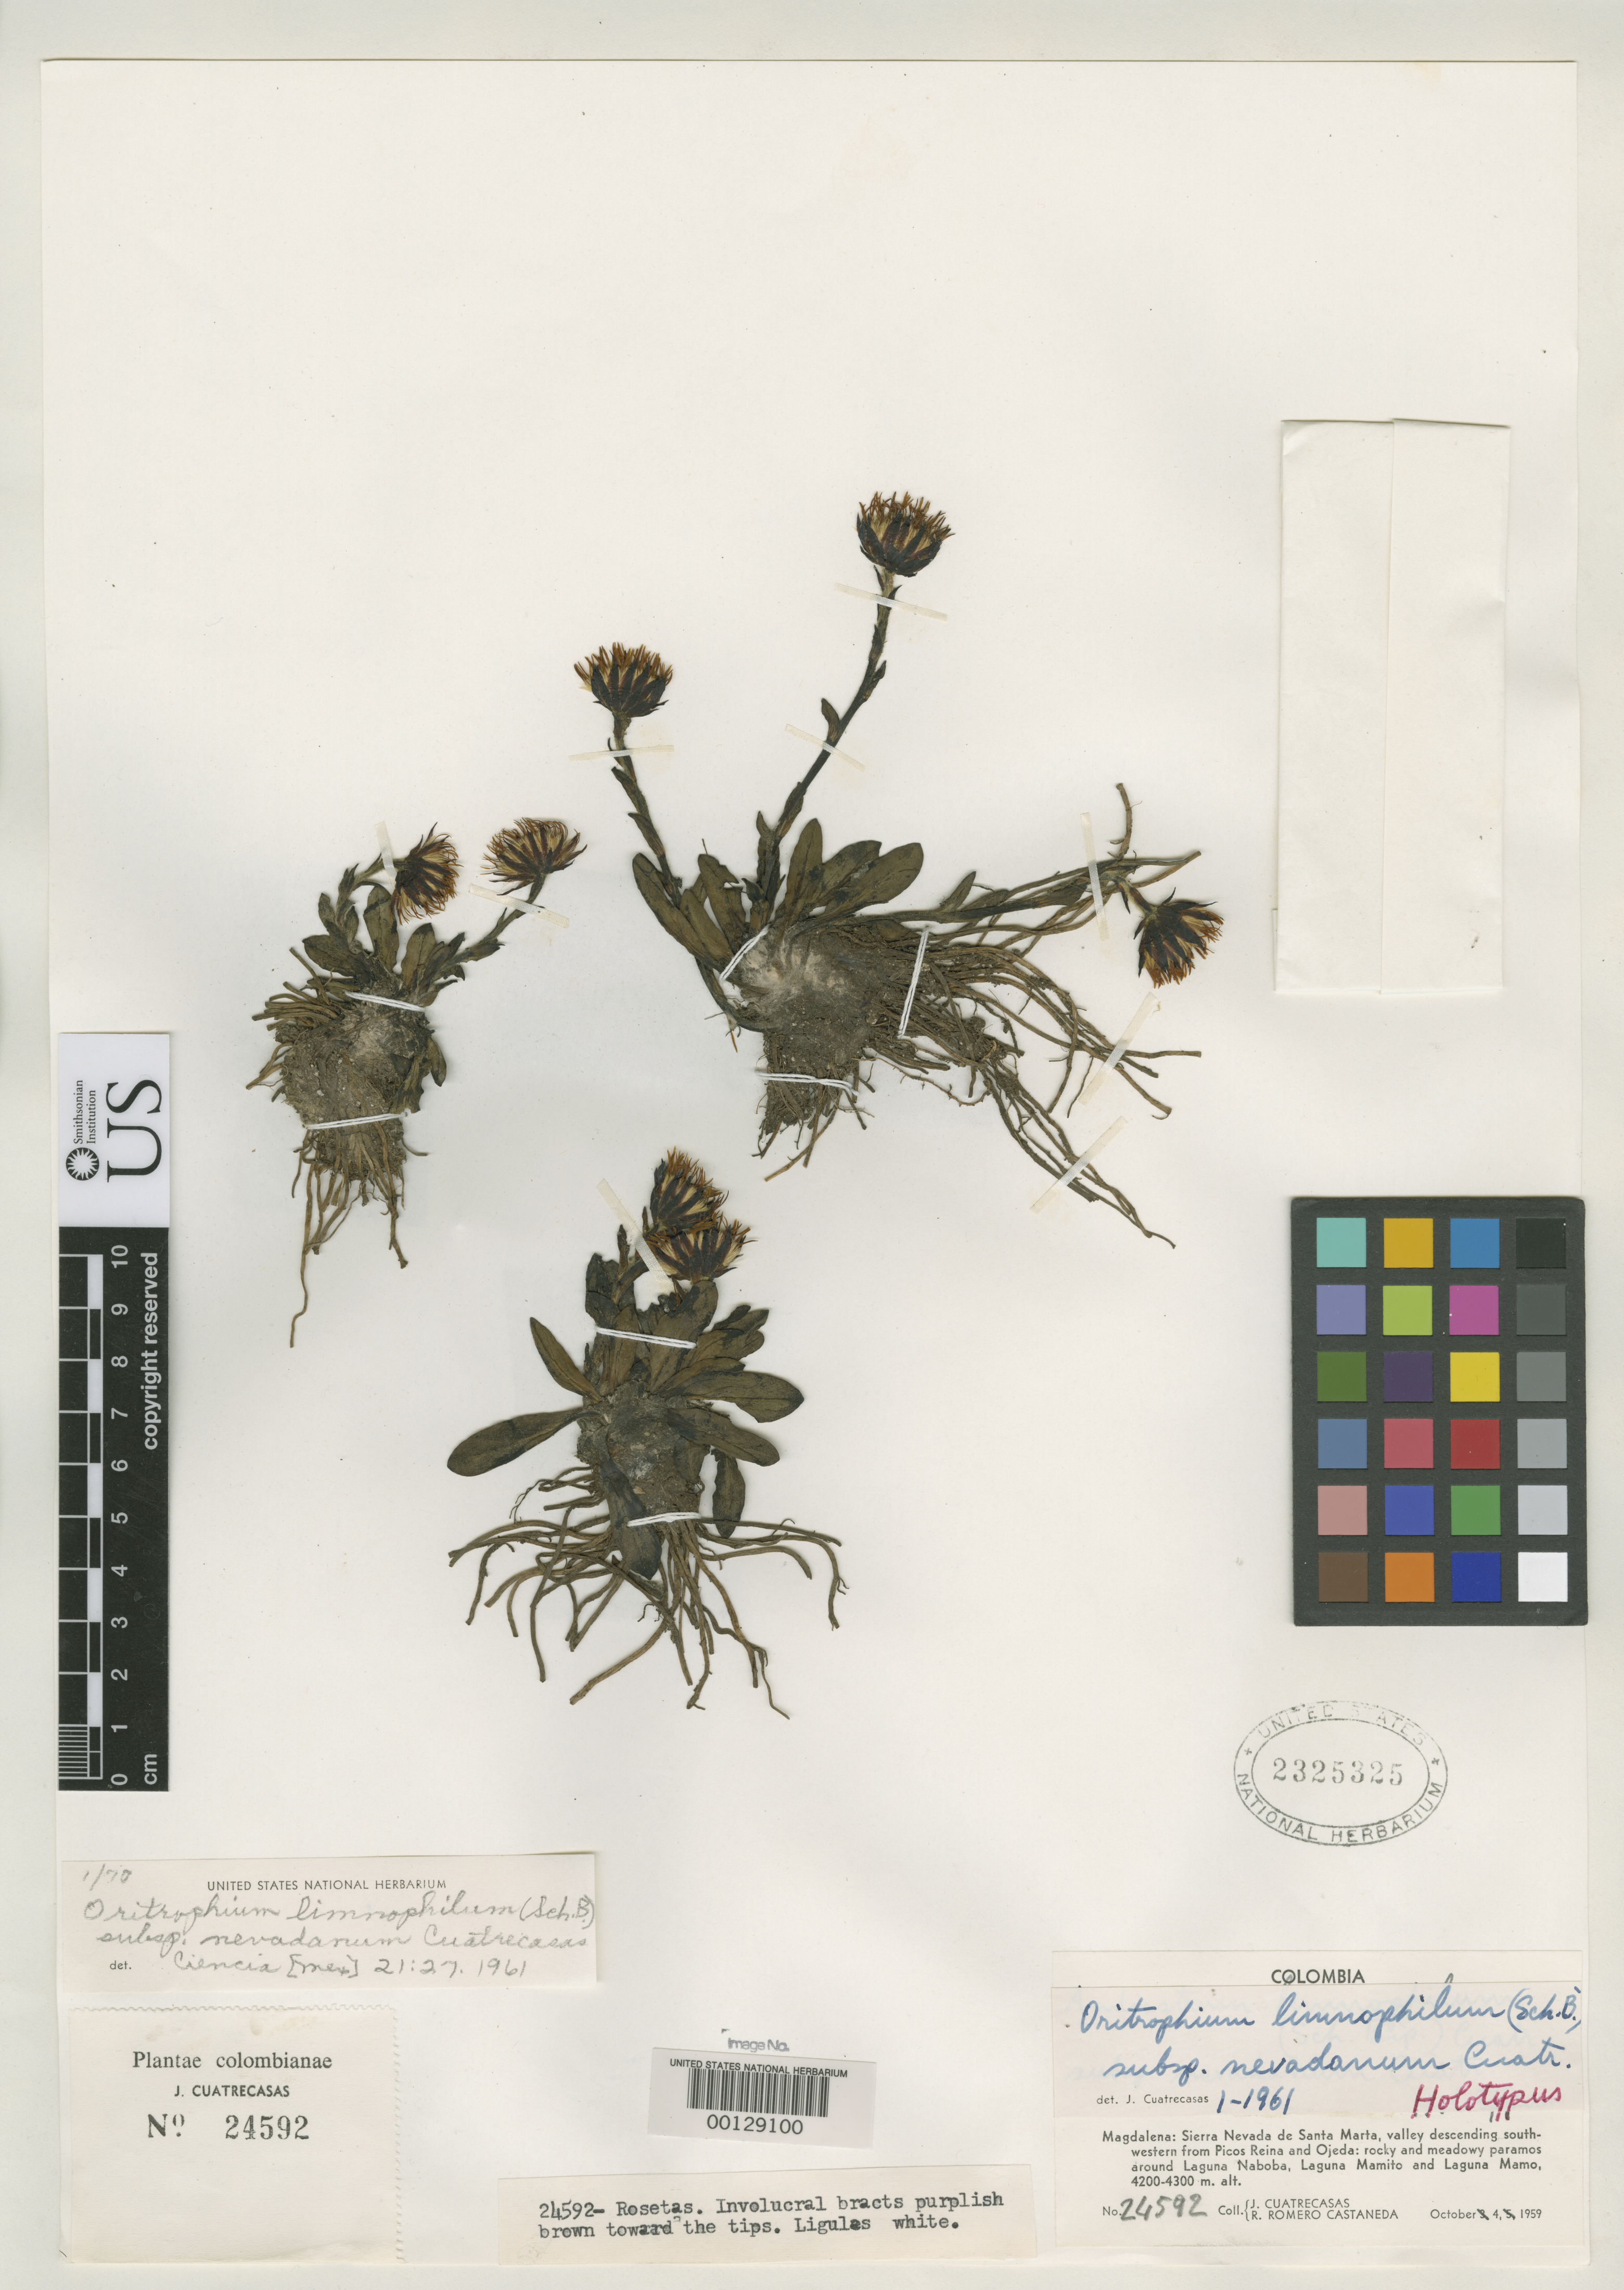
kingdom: Plantae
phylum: Tracheophyta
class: Magnoliopsida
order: Asterales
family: Asteraceae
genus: Oritrophium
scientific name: Oritrophium limnophilum subsp. nevadanum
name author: Cuatrec.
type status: Holotype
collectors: J. Cuatrecasas & R. Romero Castañeda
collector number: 24592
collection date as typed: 04 Oct 1959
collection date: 1959-10-04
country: Colombia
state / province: Magdalena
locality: Laguna Naboba, Laguna Mamito, and Laguna Mamo. Sierra Nevada de Santa Marta.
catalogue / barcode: US 2325325